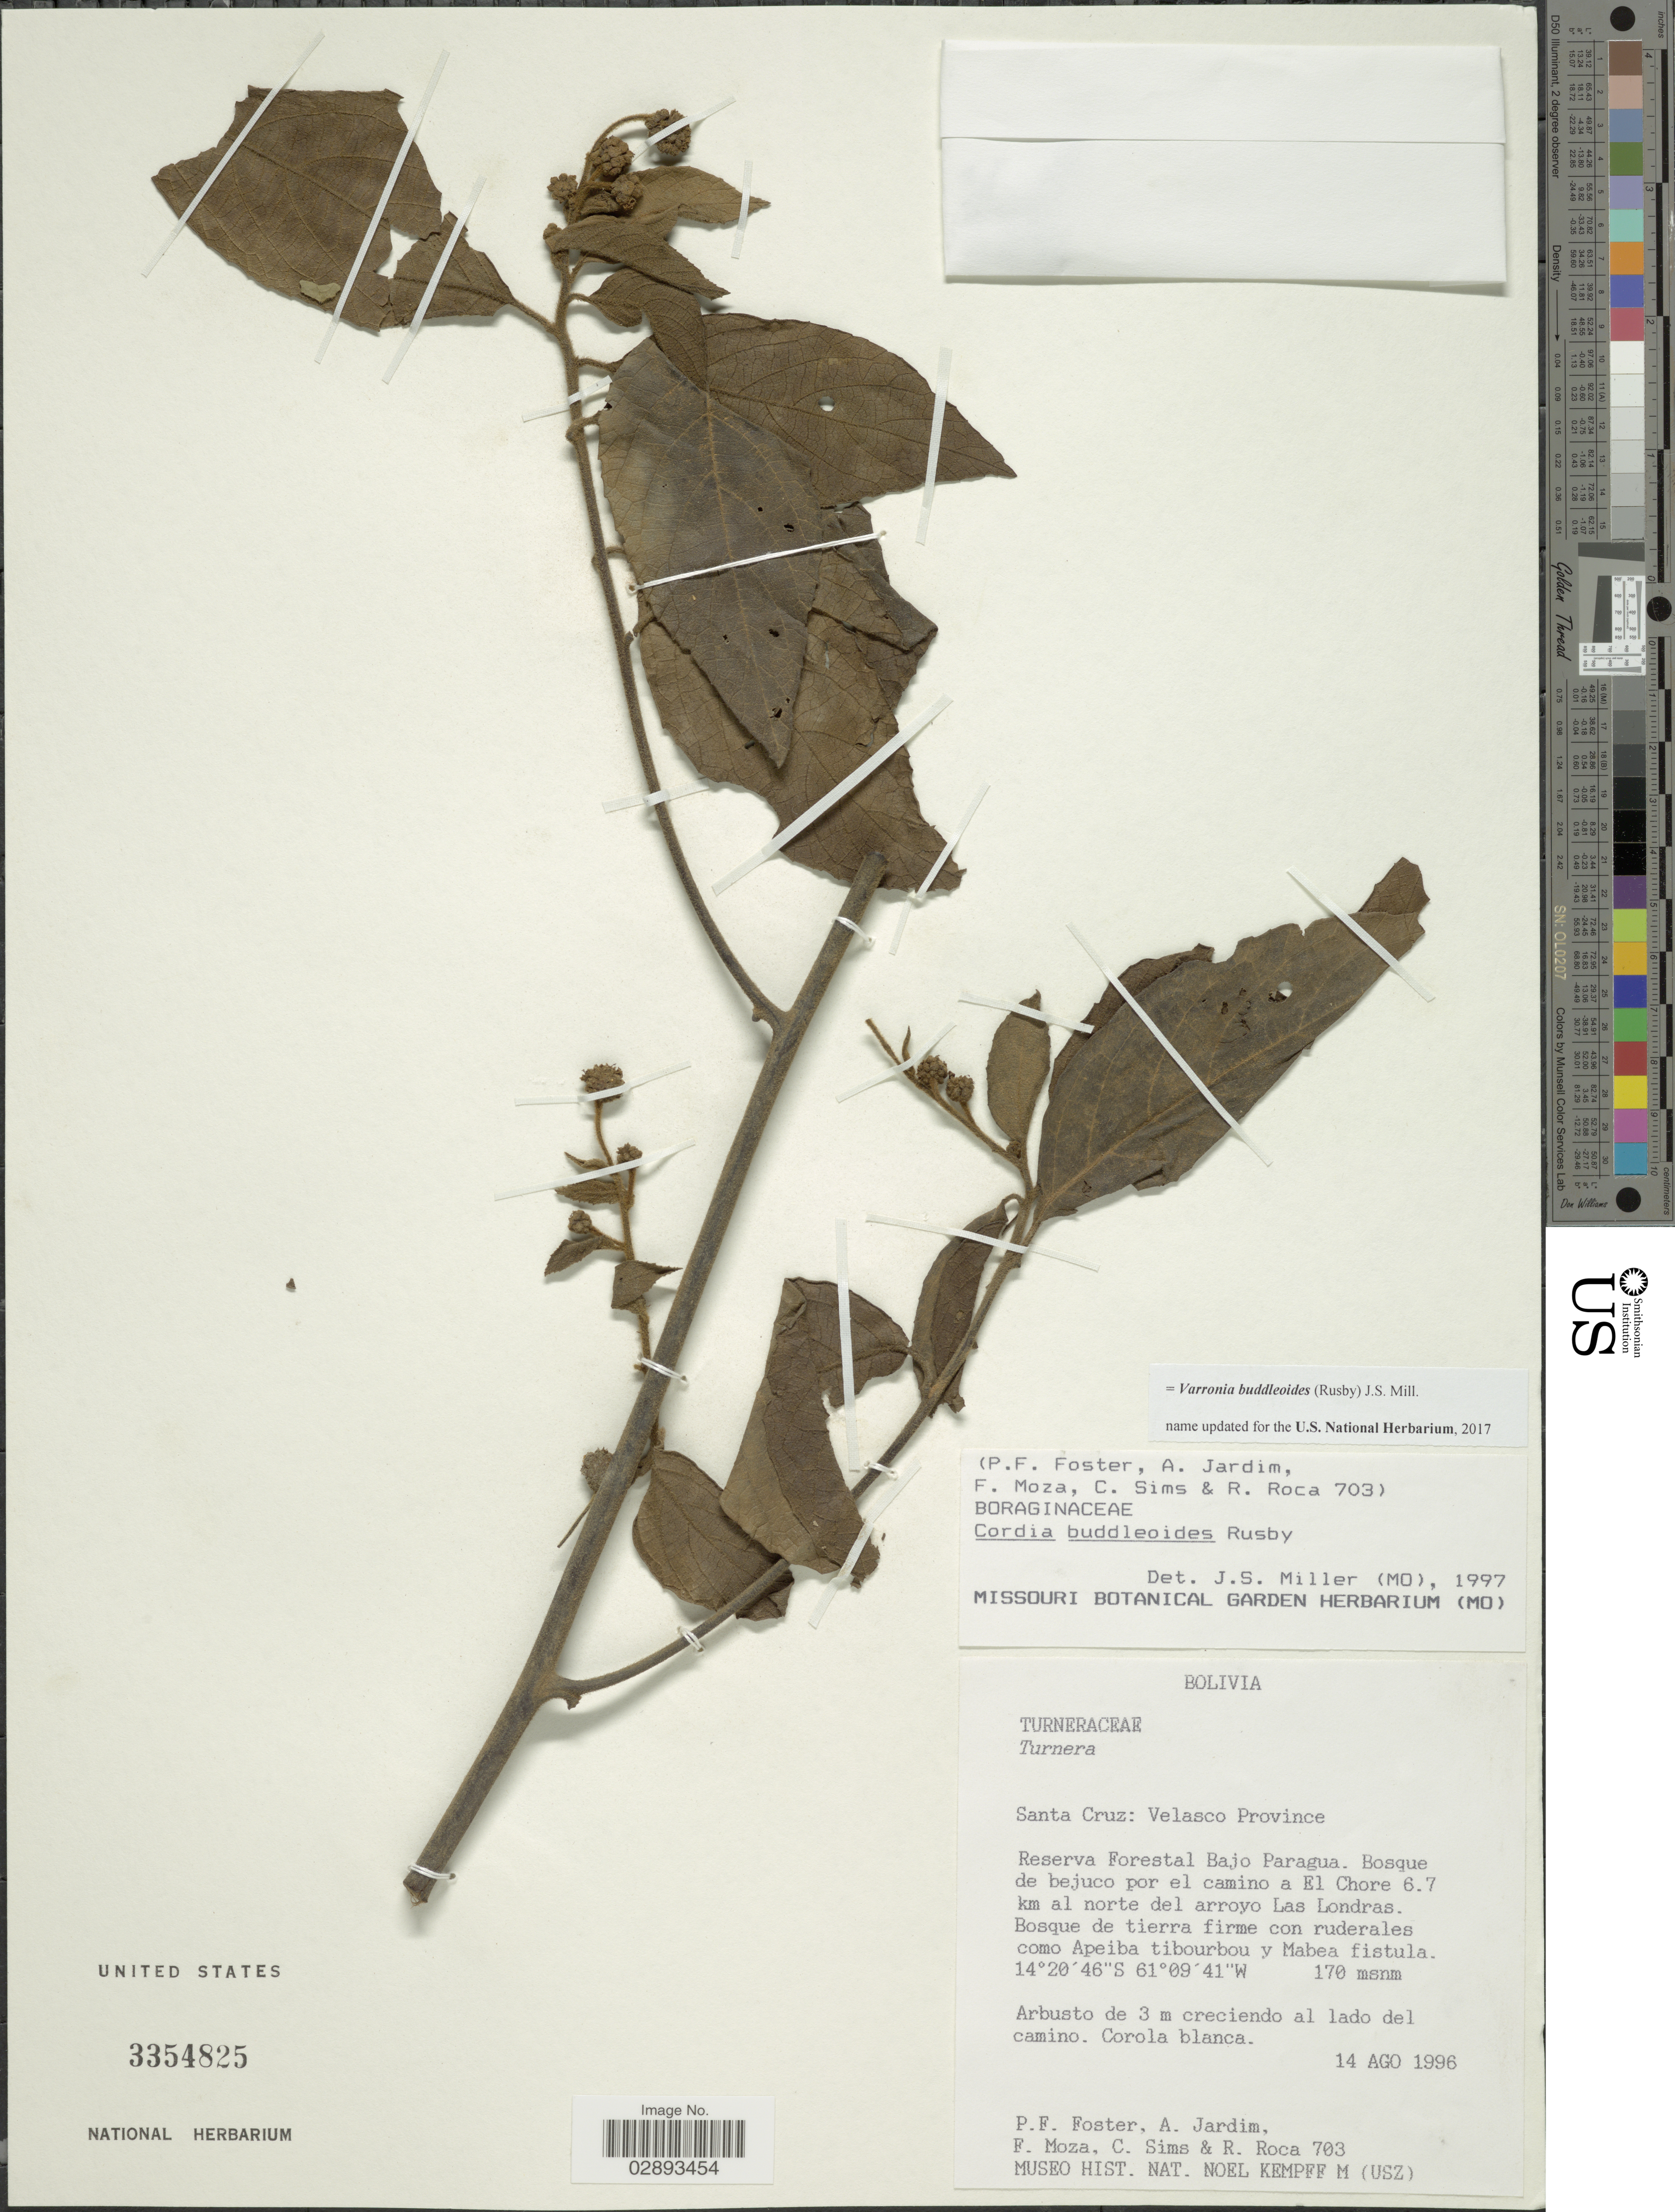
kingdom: Plantae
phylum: Tracheophyta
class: Magnoliopsida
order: Boraginales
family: Cordiaceae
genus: Varronia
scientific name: Varronia buddleoides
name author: (Rusby) J.S. Mill.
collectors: P. Foster, A. Jardim, F. Moza, C. Sims & R. Roca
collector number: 703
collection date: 1996-08-14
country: Bolivia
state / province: Santa Cruz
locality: Velasco Province, Reserva Forestal Bajo Paragua, Bosque de bejuco por el camino a El Chore 6.7 km al norte del arroyo Las Londras.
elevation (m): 170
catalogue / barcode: US 3354825